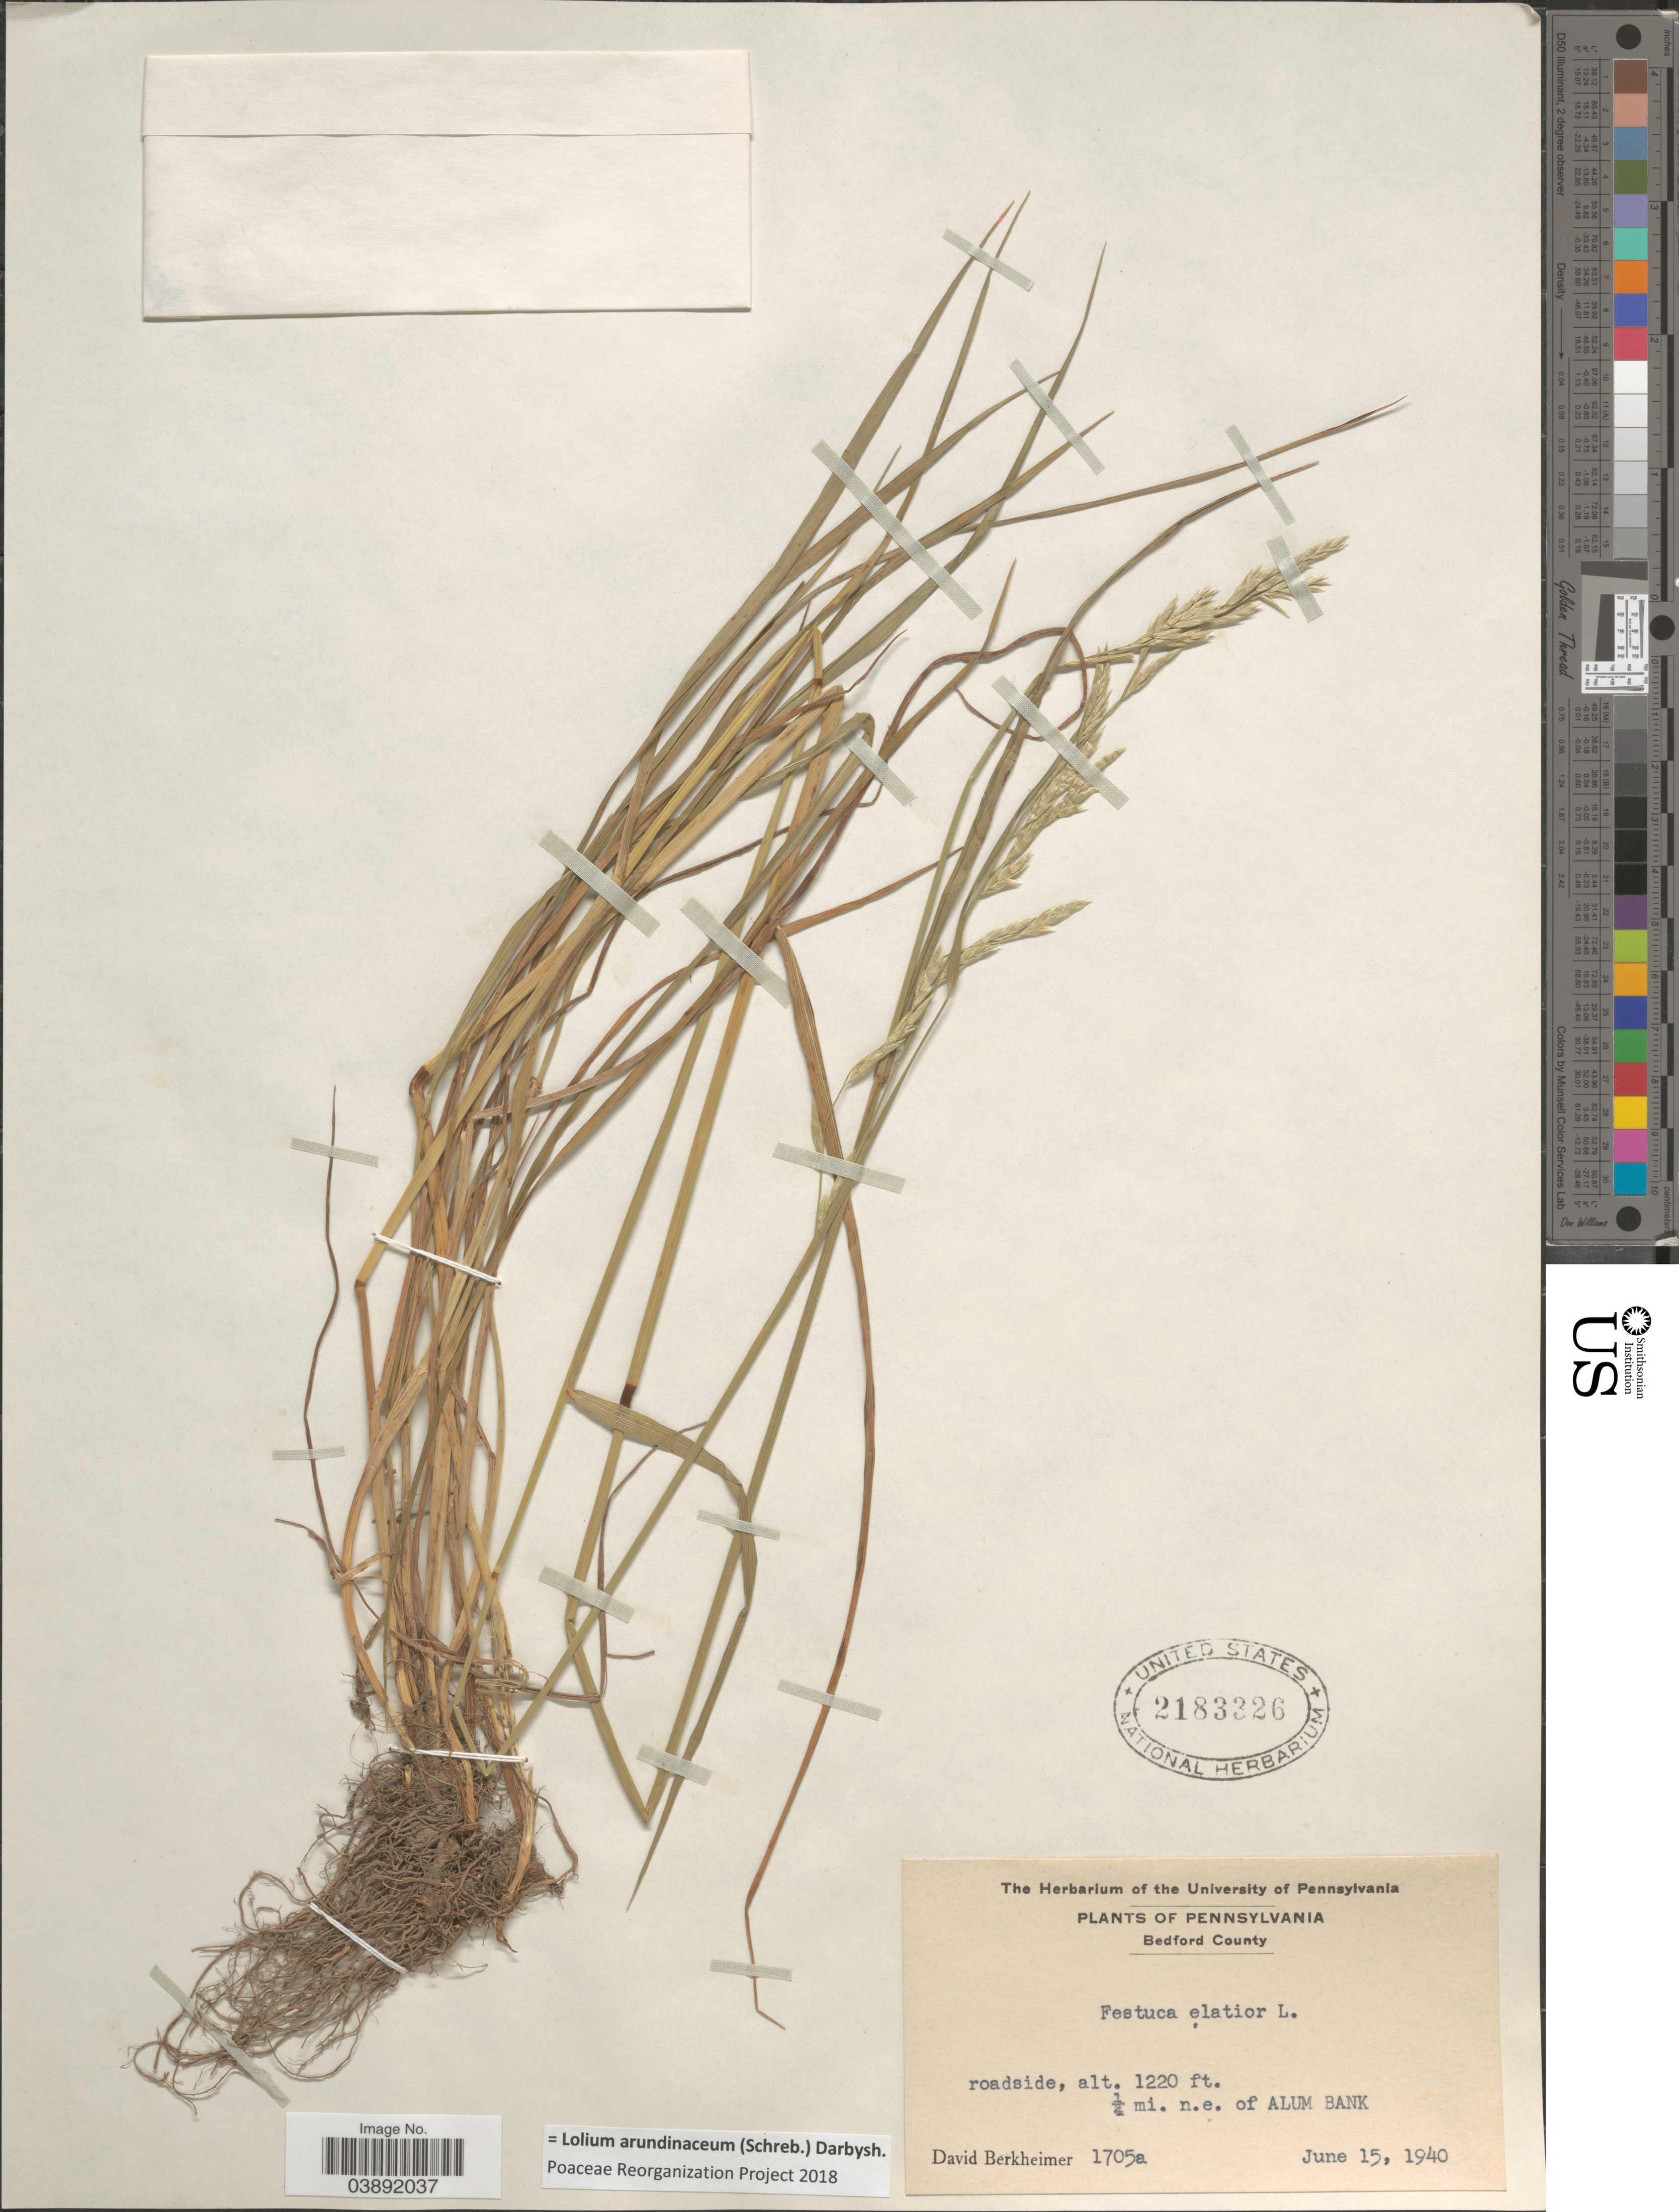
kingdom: Plantae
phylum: Tracheophyta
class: Liliopsida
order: Poales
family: Poaceae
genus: Lolium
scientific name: Lolium arundinaceum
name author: (Schreb.) Darbysh.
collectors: D. Berkheimer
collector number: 1705a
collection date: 1940-06-15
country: United States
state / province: Pennsylvania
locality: Bedford County. Roadside, ¼ mi. n.e. of Alum Bank.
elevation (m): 372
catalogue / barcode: US 2183326